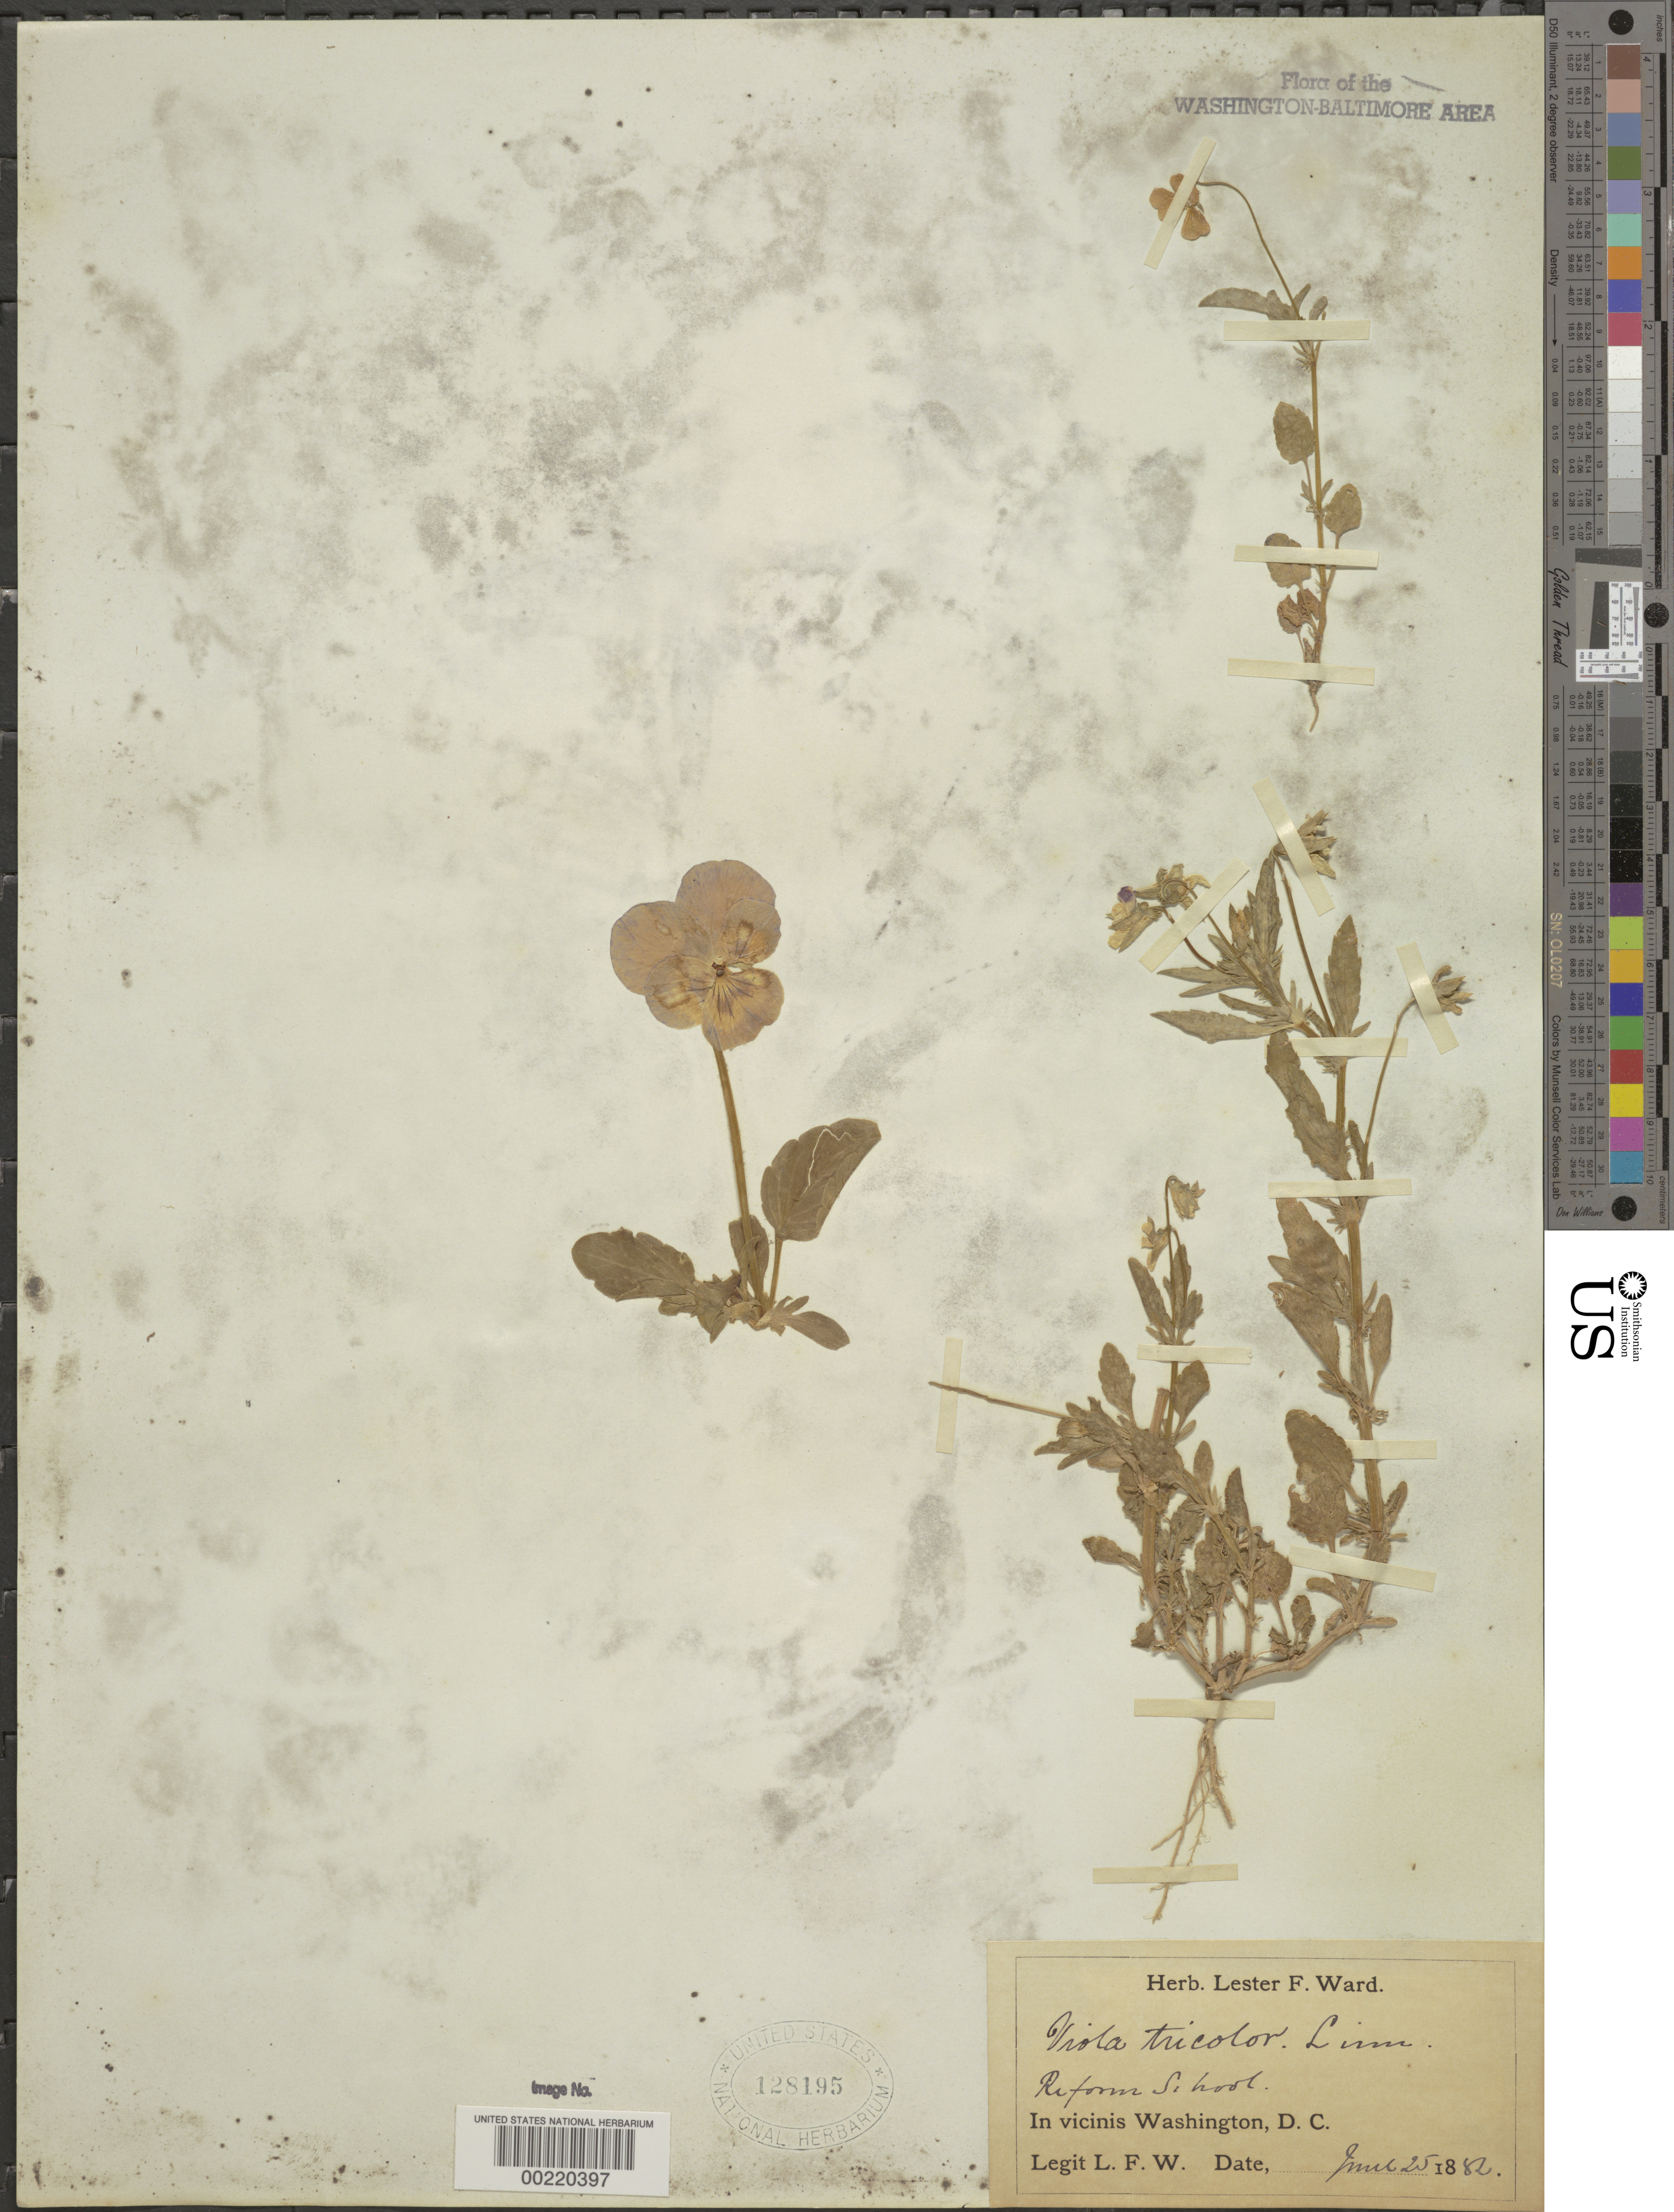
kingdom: Plantae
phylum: Tracheophyta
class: Magnoliopsida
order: Malpighiales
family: Violaceae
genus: Viola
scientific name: Viola tricolor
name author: L.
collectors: L. F. Ward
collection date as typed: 25 Jun 1882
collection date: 1882-06-25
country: United States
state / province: District of Columbia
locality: Reform School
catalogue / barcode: US 128195